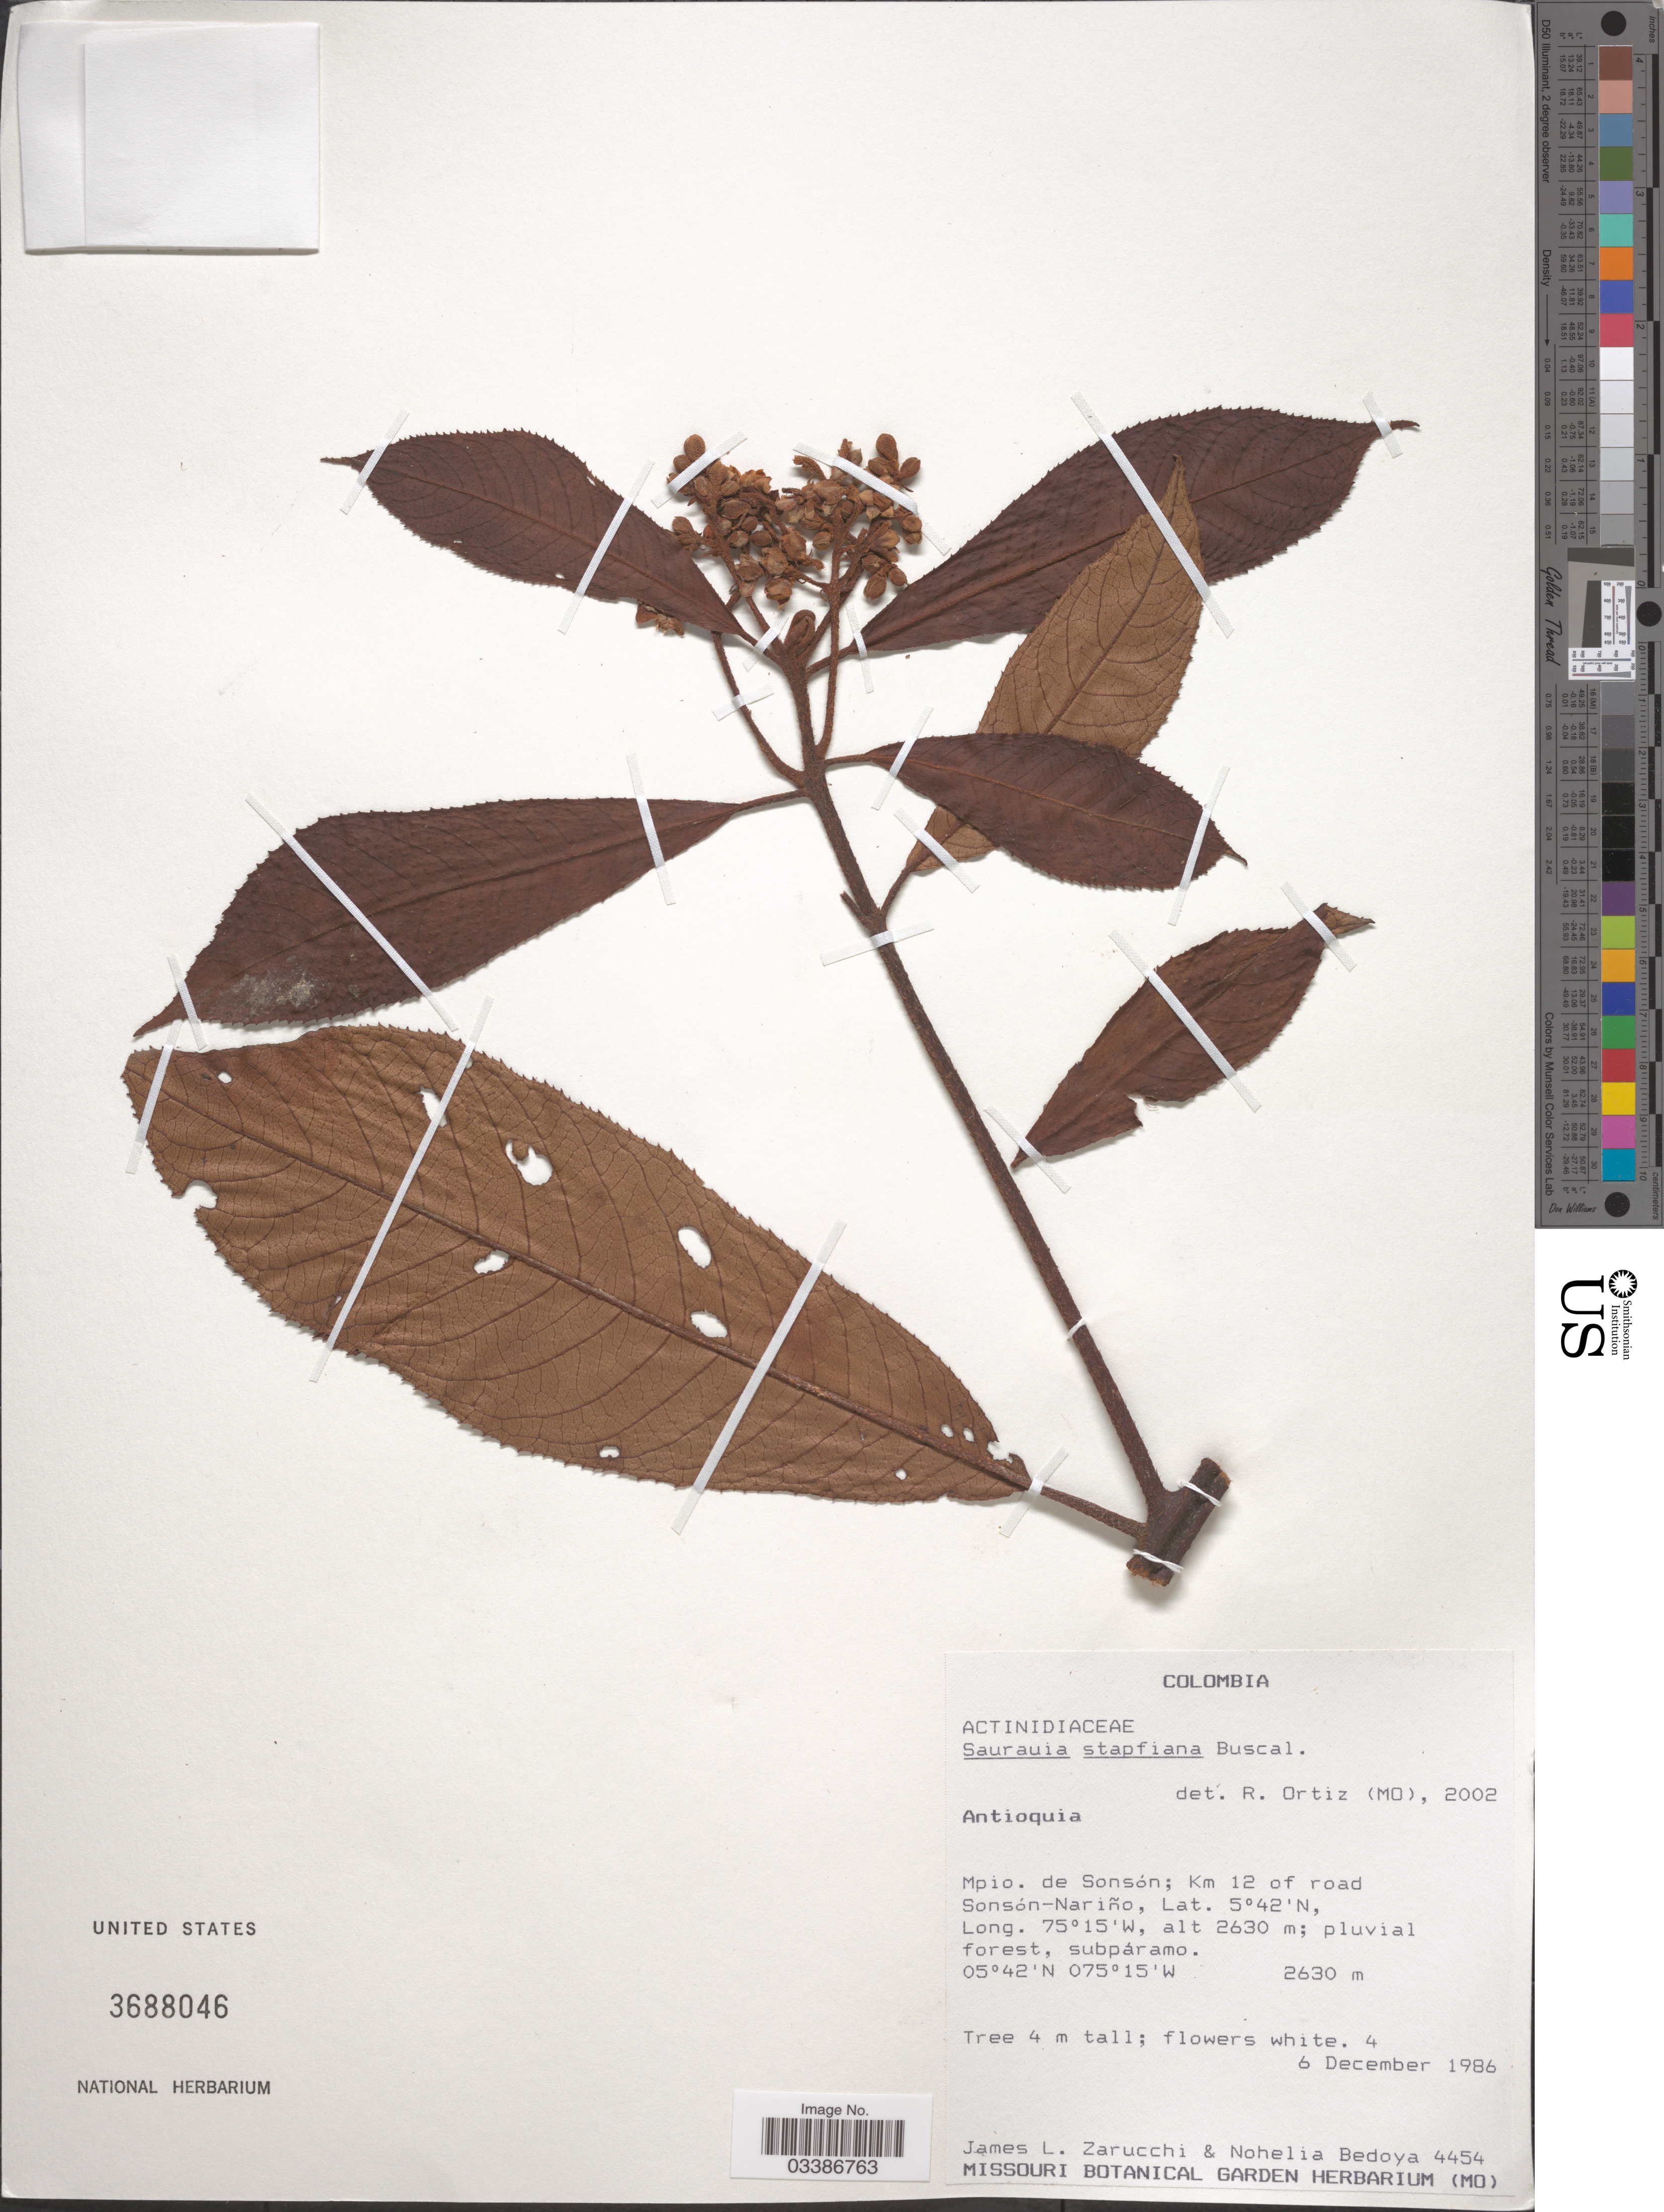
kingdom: Plantae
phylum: Tracheophyta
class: Magnoliopsida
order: Ericales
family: Actinidiaceae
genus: Saurauia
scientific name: Saurauia stapfiana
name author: Buscal.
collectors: J. L. Zarucchi & N. Bedoya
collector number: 4454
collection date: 1986-12-06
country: Colombia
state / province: Antioquia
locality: Mpio. de Sonsón; Km 12 of road Sonsón-Nariño.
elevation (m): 2630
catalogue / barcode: US 3688046